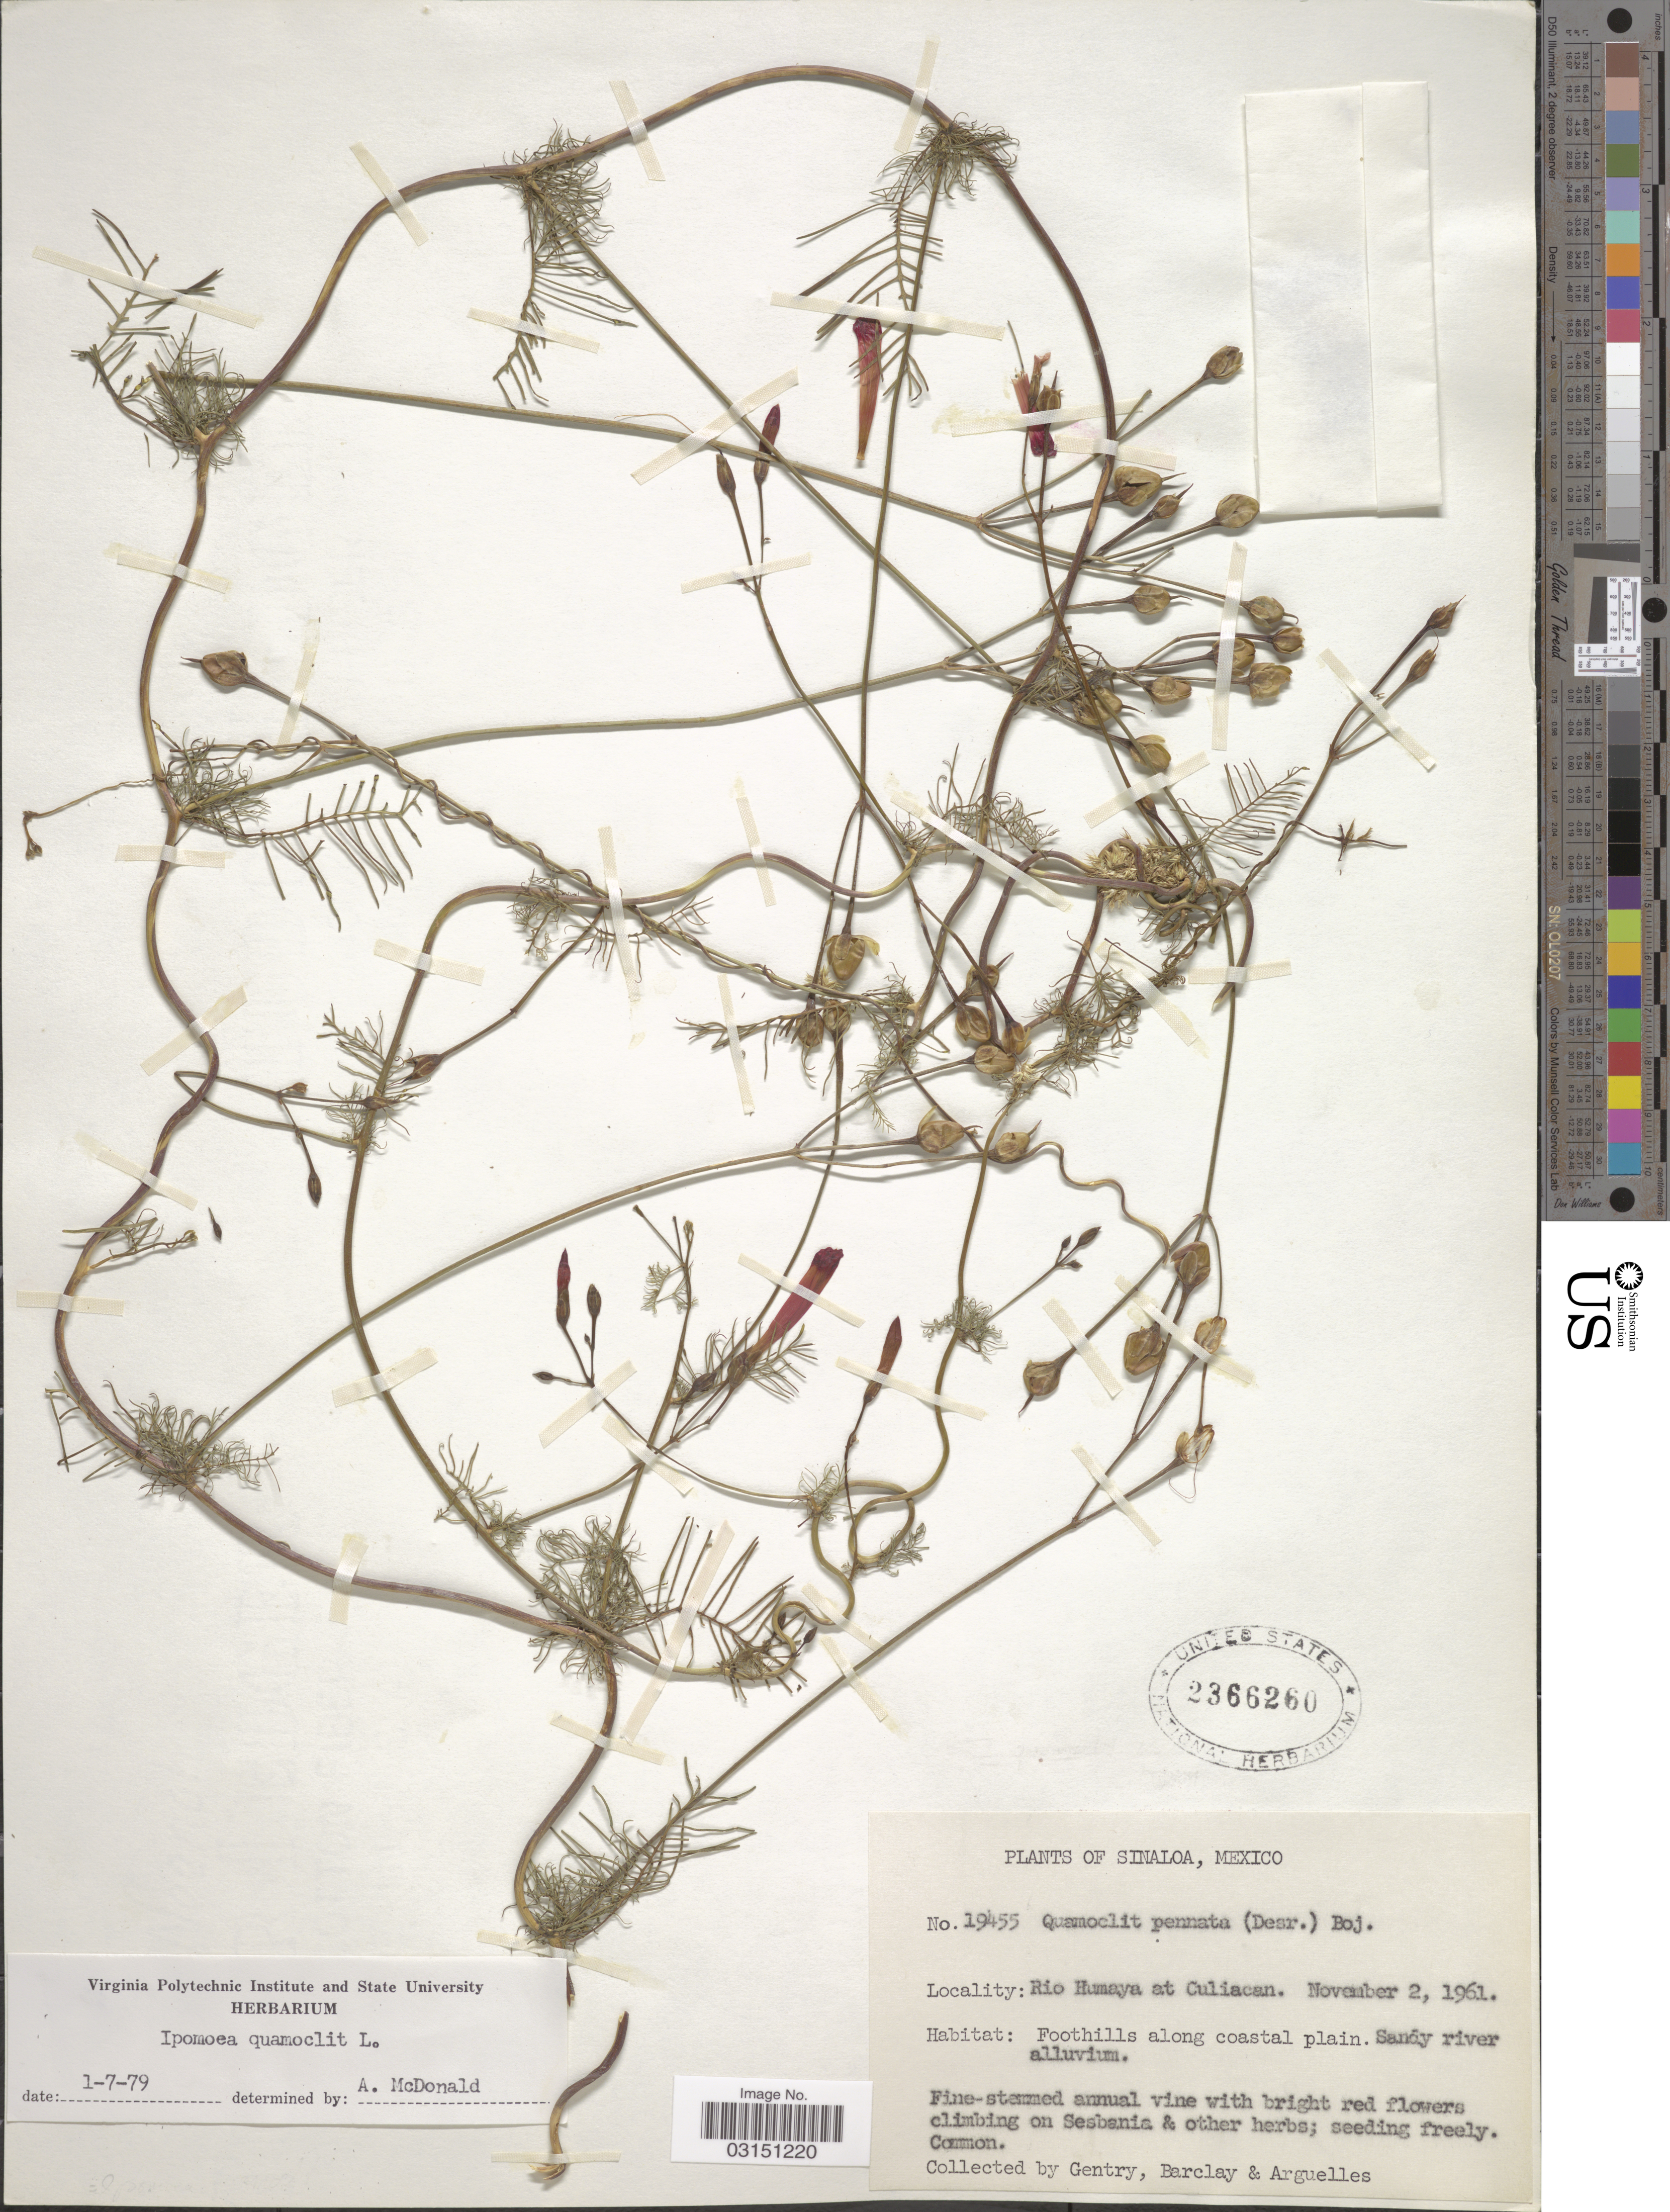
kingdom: Plantae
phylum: Tracheophyta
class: Magnoliopsida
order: Solanales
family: Convolvulaceae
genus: Ipomoea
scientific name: Ipomoea quamoclit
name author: L.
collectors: Gentry, --, -- Barclay & Arguelles, --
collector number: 19455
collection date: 1961-11-02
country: Mexico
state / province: Sinaloa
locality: Rio Humaya at Culiacan.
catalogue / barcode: US 2366260